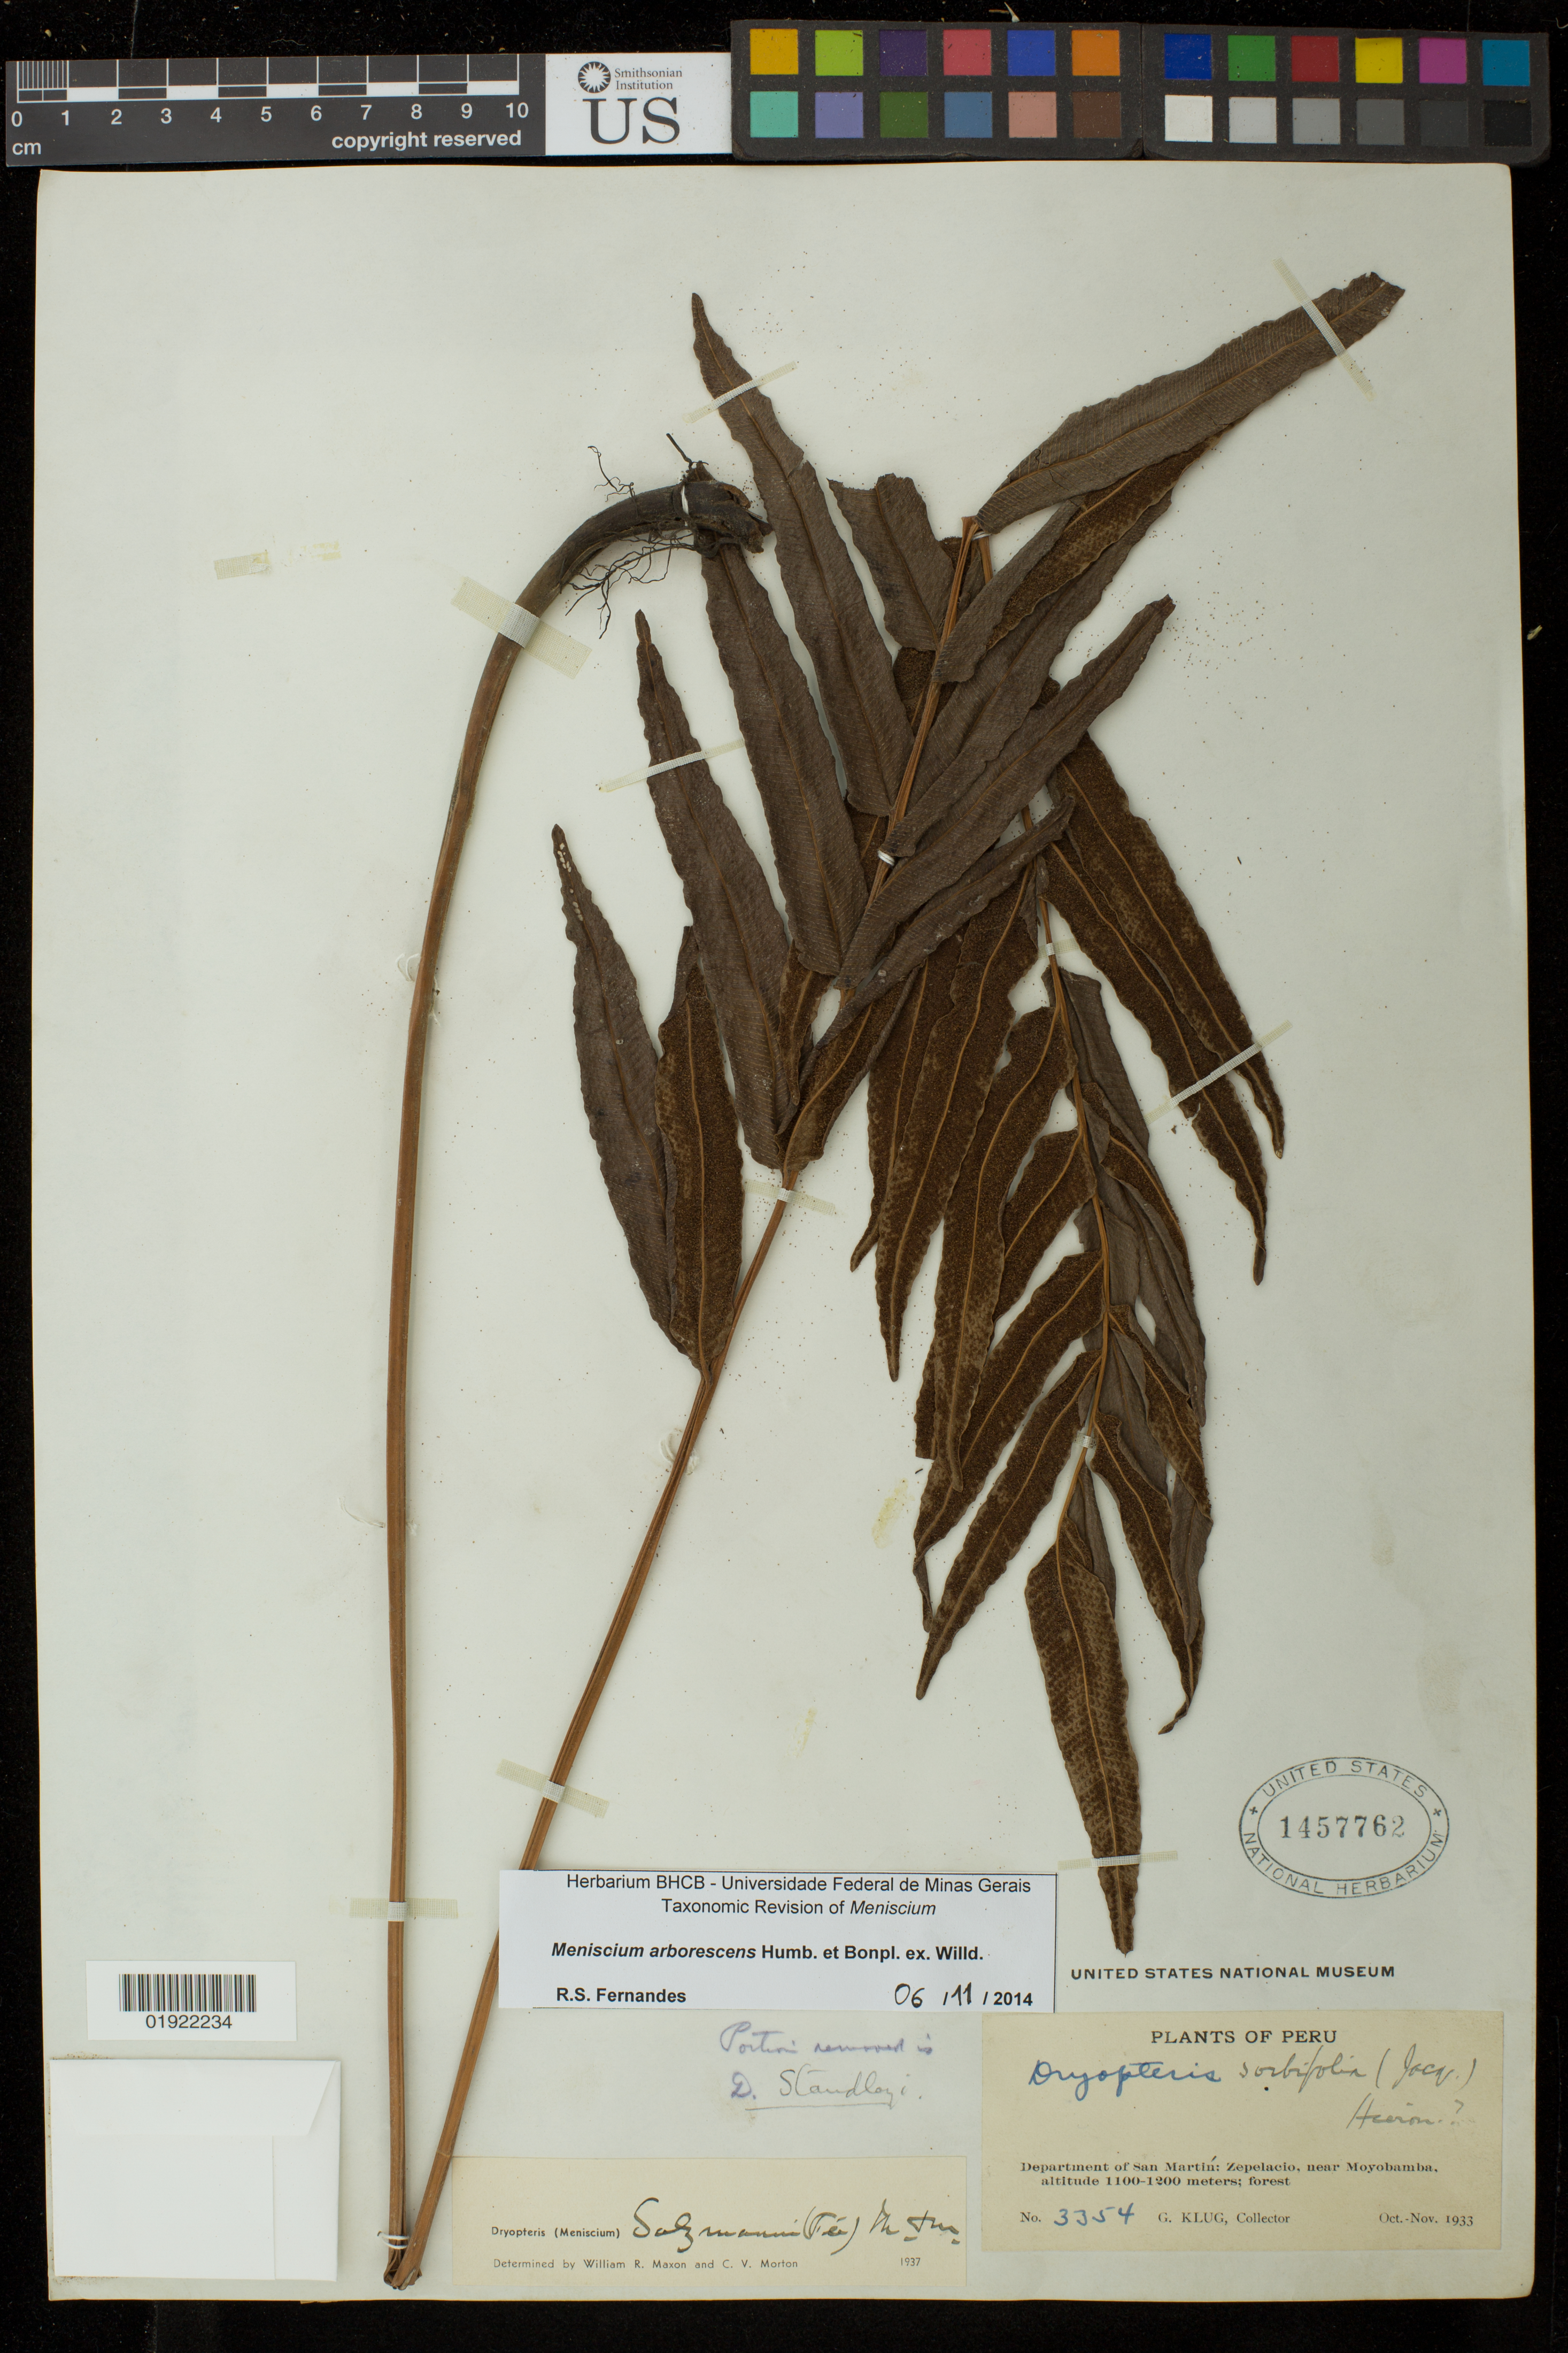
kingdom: Plantae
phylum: Tracheophyta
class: Polypodiopsida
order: Polypodiales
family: Thelypteridaceae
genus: Meniscium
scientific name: Meniscium arborescens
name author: Humb. & Bonpl. ex Willd.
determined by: Fernandes, R. S.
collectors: G. Klug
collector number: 3354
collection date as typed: Oct.-Nov. 1933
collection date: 1933-10/1933-11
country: Peru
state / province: San Martín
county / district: Moyobamba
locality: Zepelacio, near Moyobamba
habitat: forest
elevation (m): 1100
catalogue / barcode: US 1457762